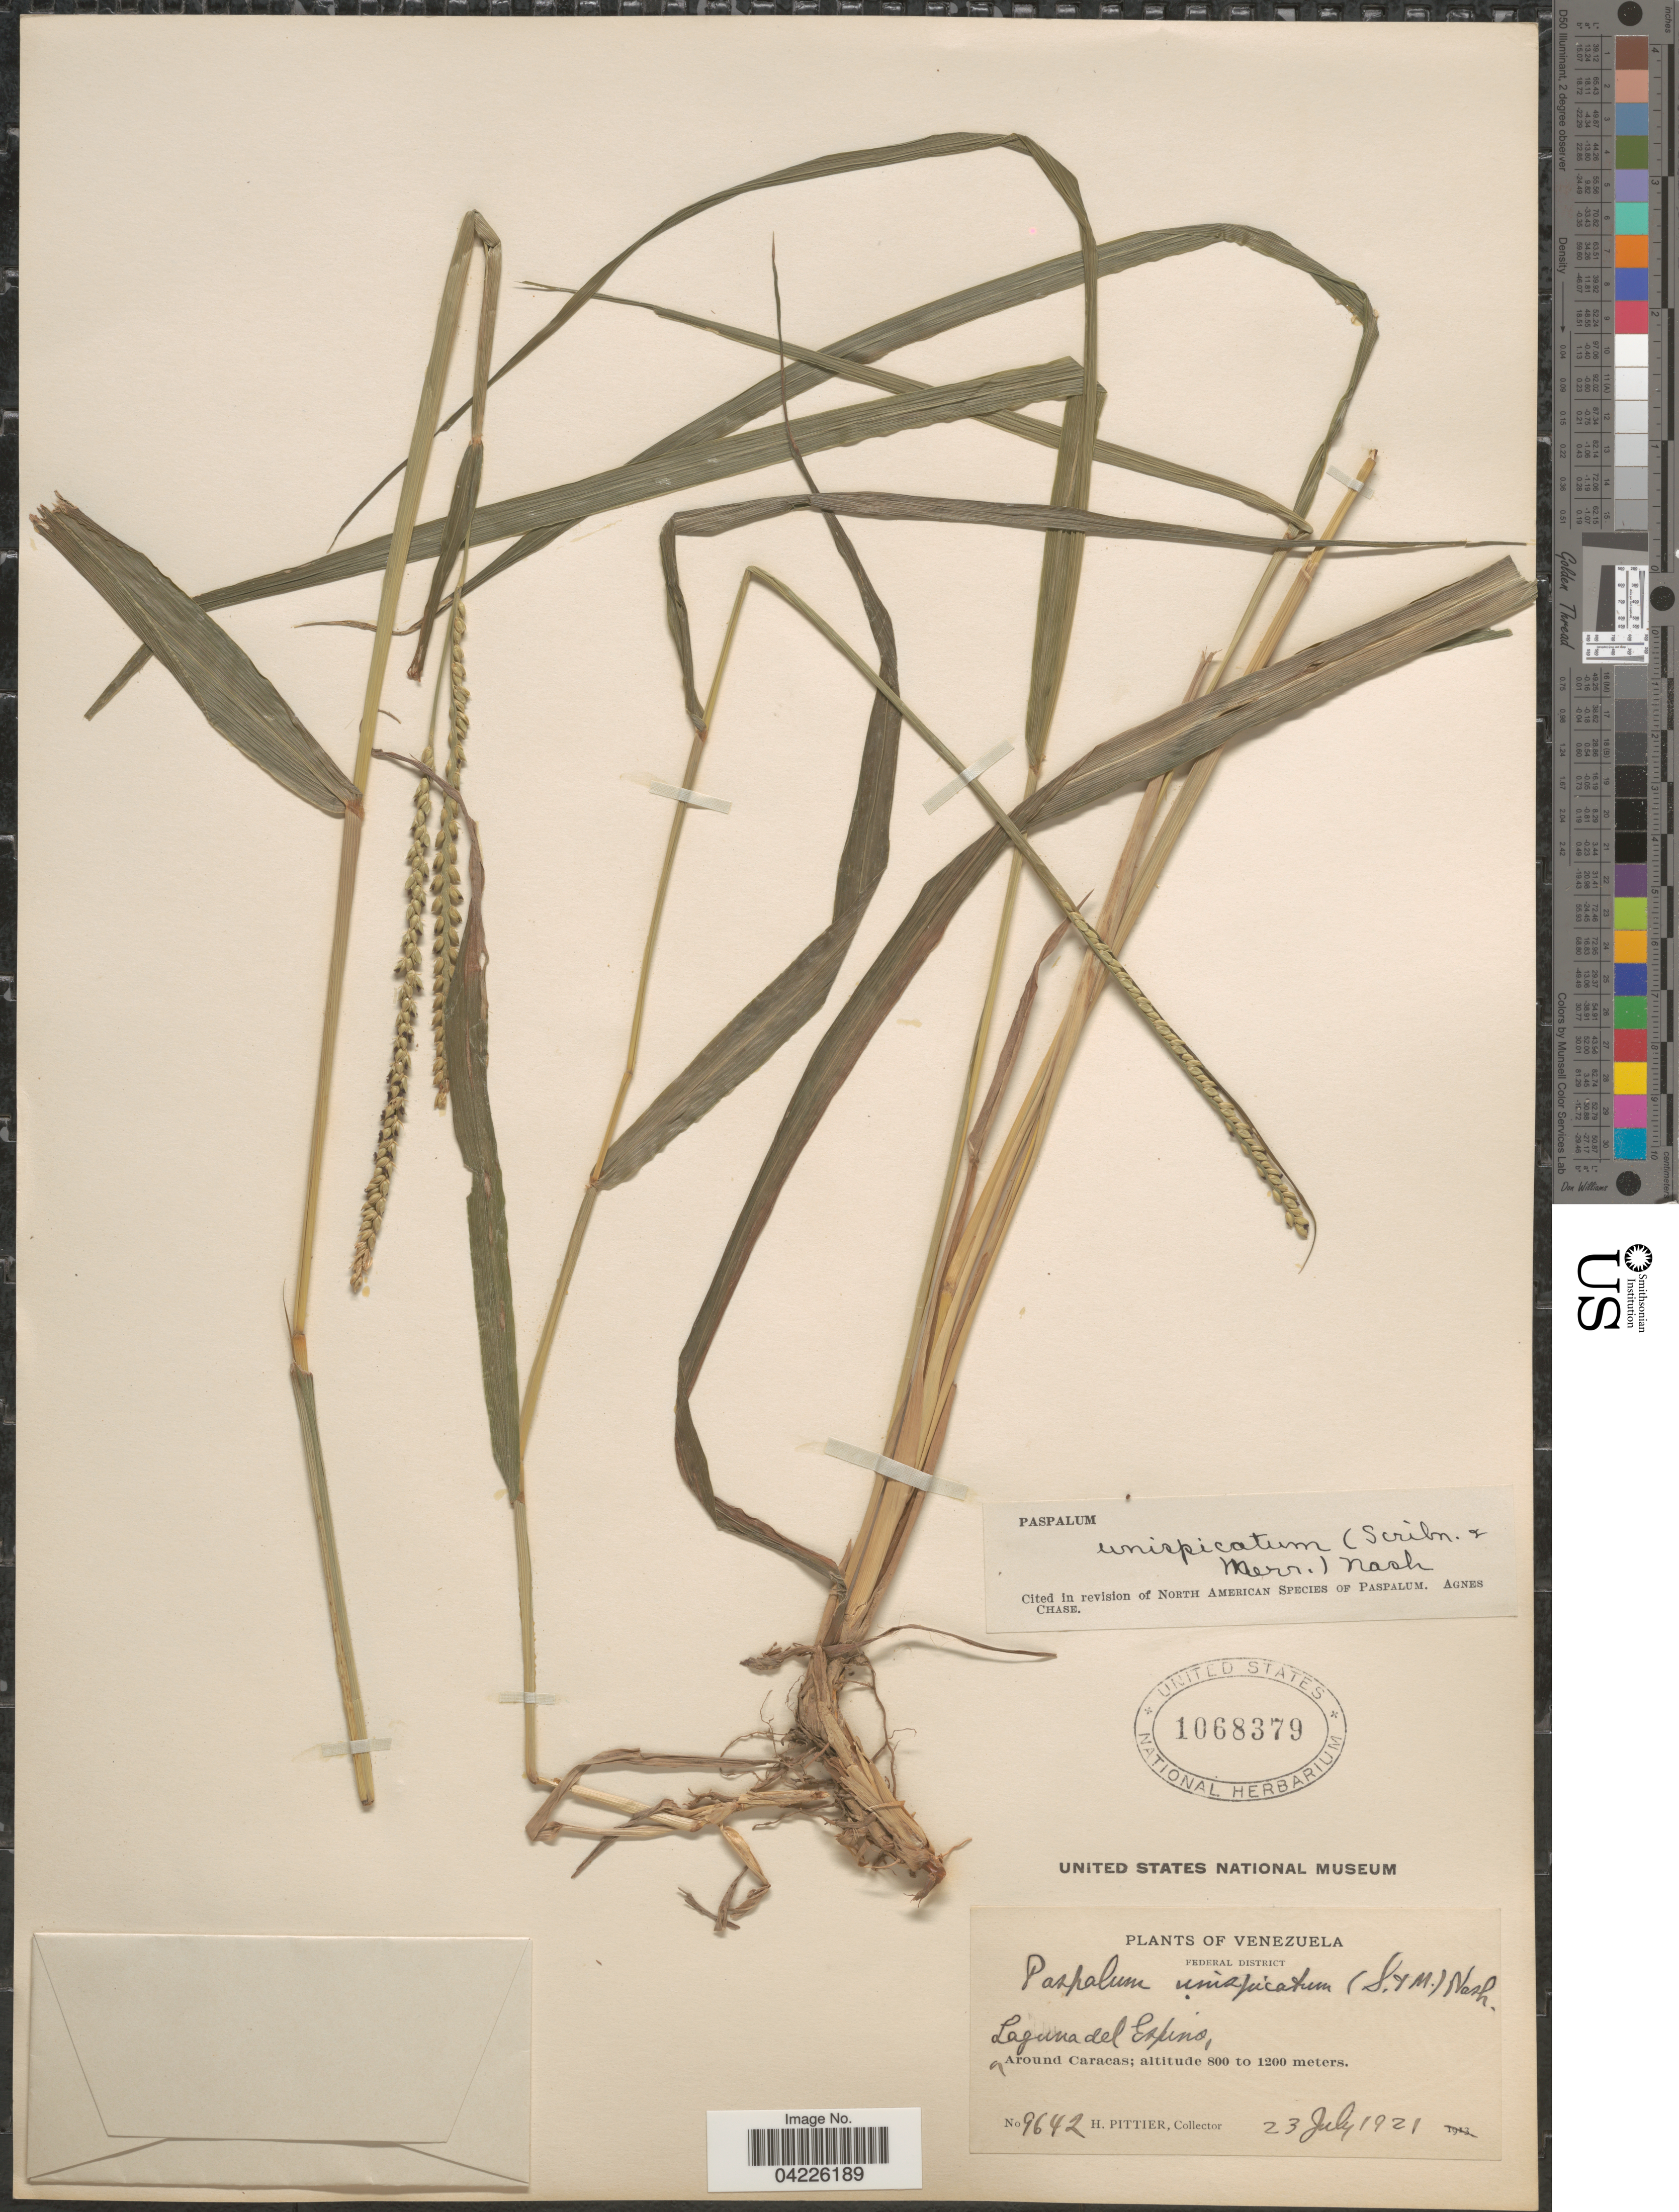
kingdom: Plantae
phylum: Tracheophyta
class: Liliopsida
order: Poales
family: Poaceae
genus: Paspalum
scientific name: Paspalum unispicatum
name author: (Scribn. & Merr.) Nash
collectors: H. F. Pittier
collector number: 9642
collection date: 1921-07-23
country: Venezuela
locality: Federal District. Laguna del Espino, Around Caracas.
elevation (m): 800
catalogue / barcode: US 1068379